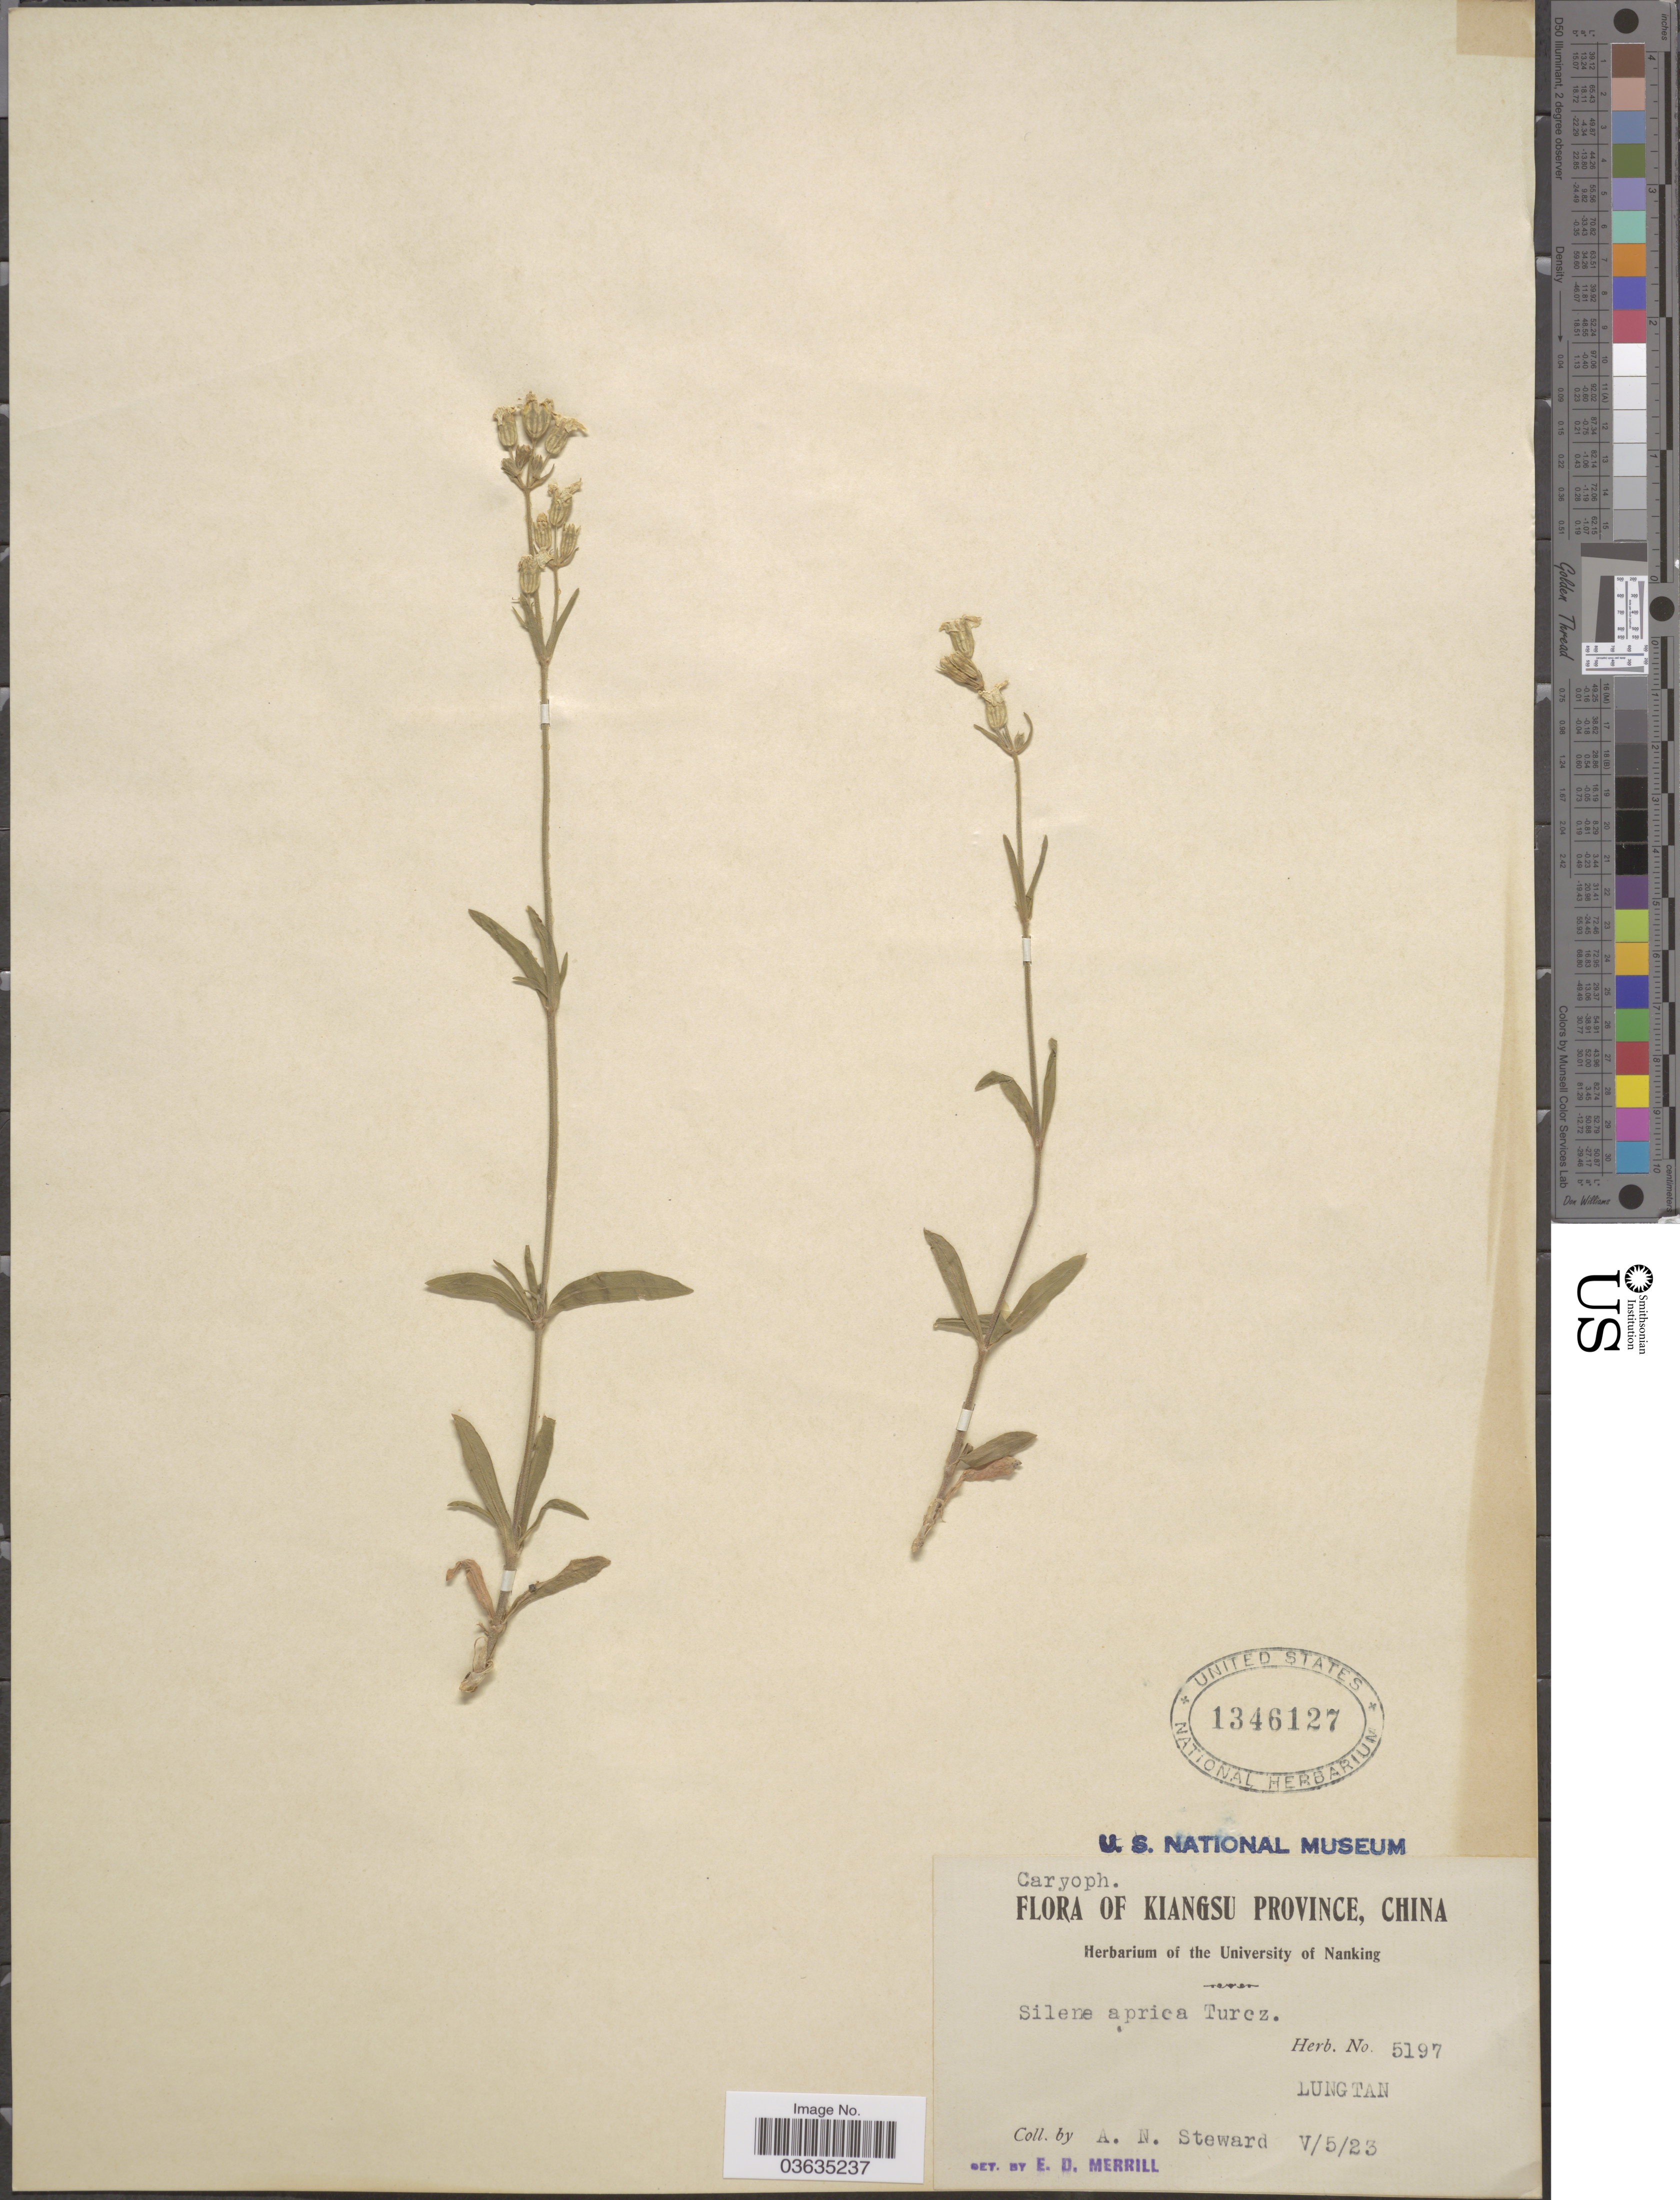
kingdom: Plantae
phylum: Tracheophyta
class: Magnoliopsida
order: Caryophyllales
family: Caryophyllaceae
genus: Silene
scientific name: Silene aprica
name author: Turcz. ex Fisch. & C.A. Mey.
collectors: A. N. Steward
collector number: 5197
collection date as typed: Transcribed d/m/y: 5/5/23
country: China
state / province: Jiangsu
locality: Kiangsu Province. Lung Tan.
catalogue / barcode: US 1346127